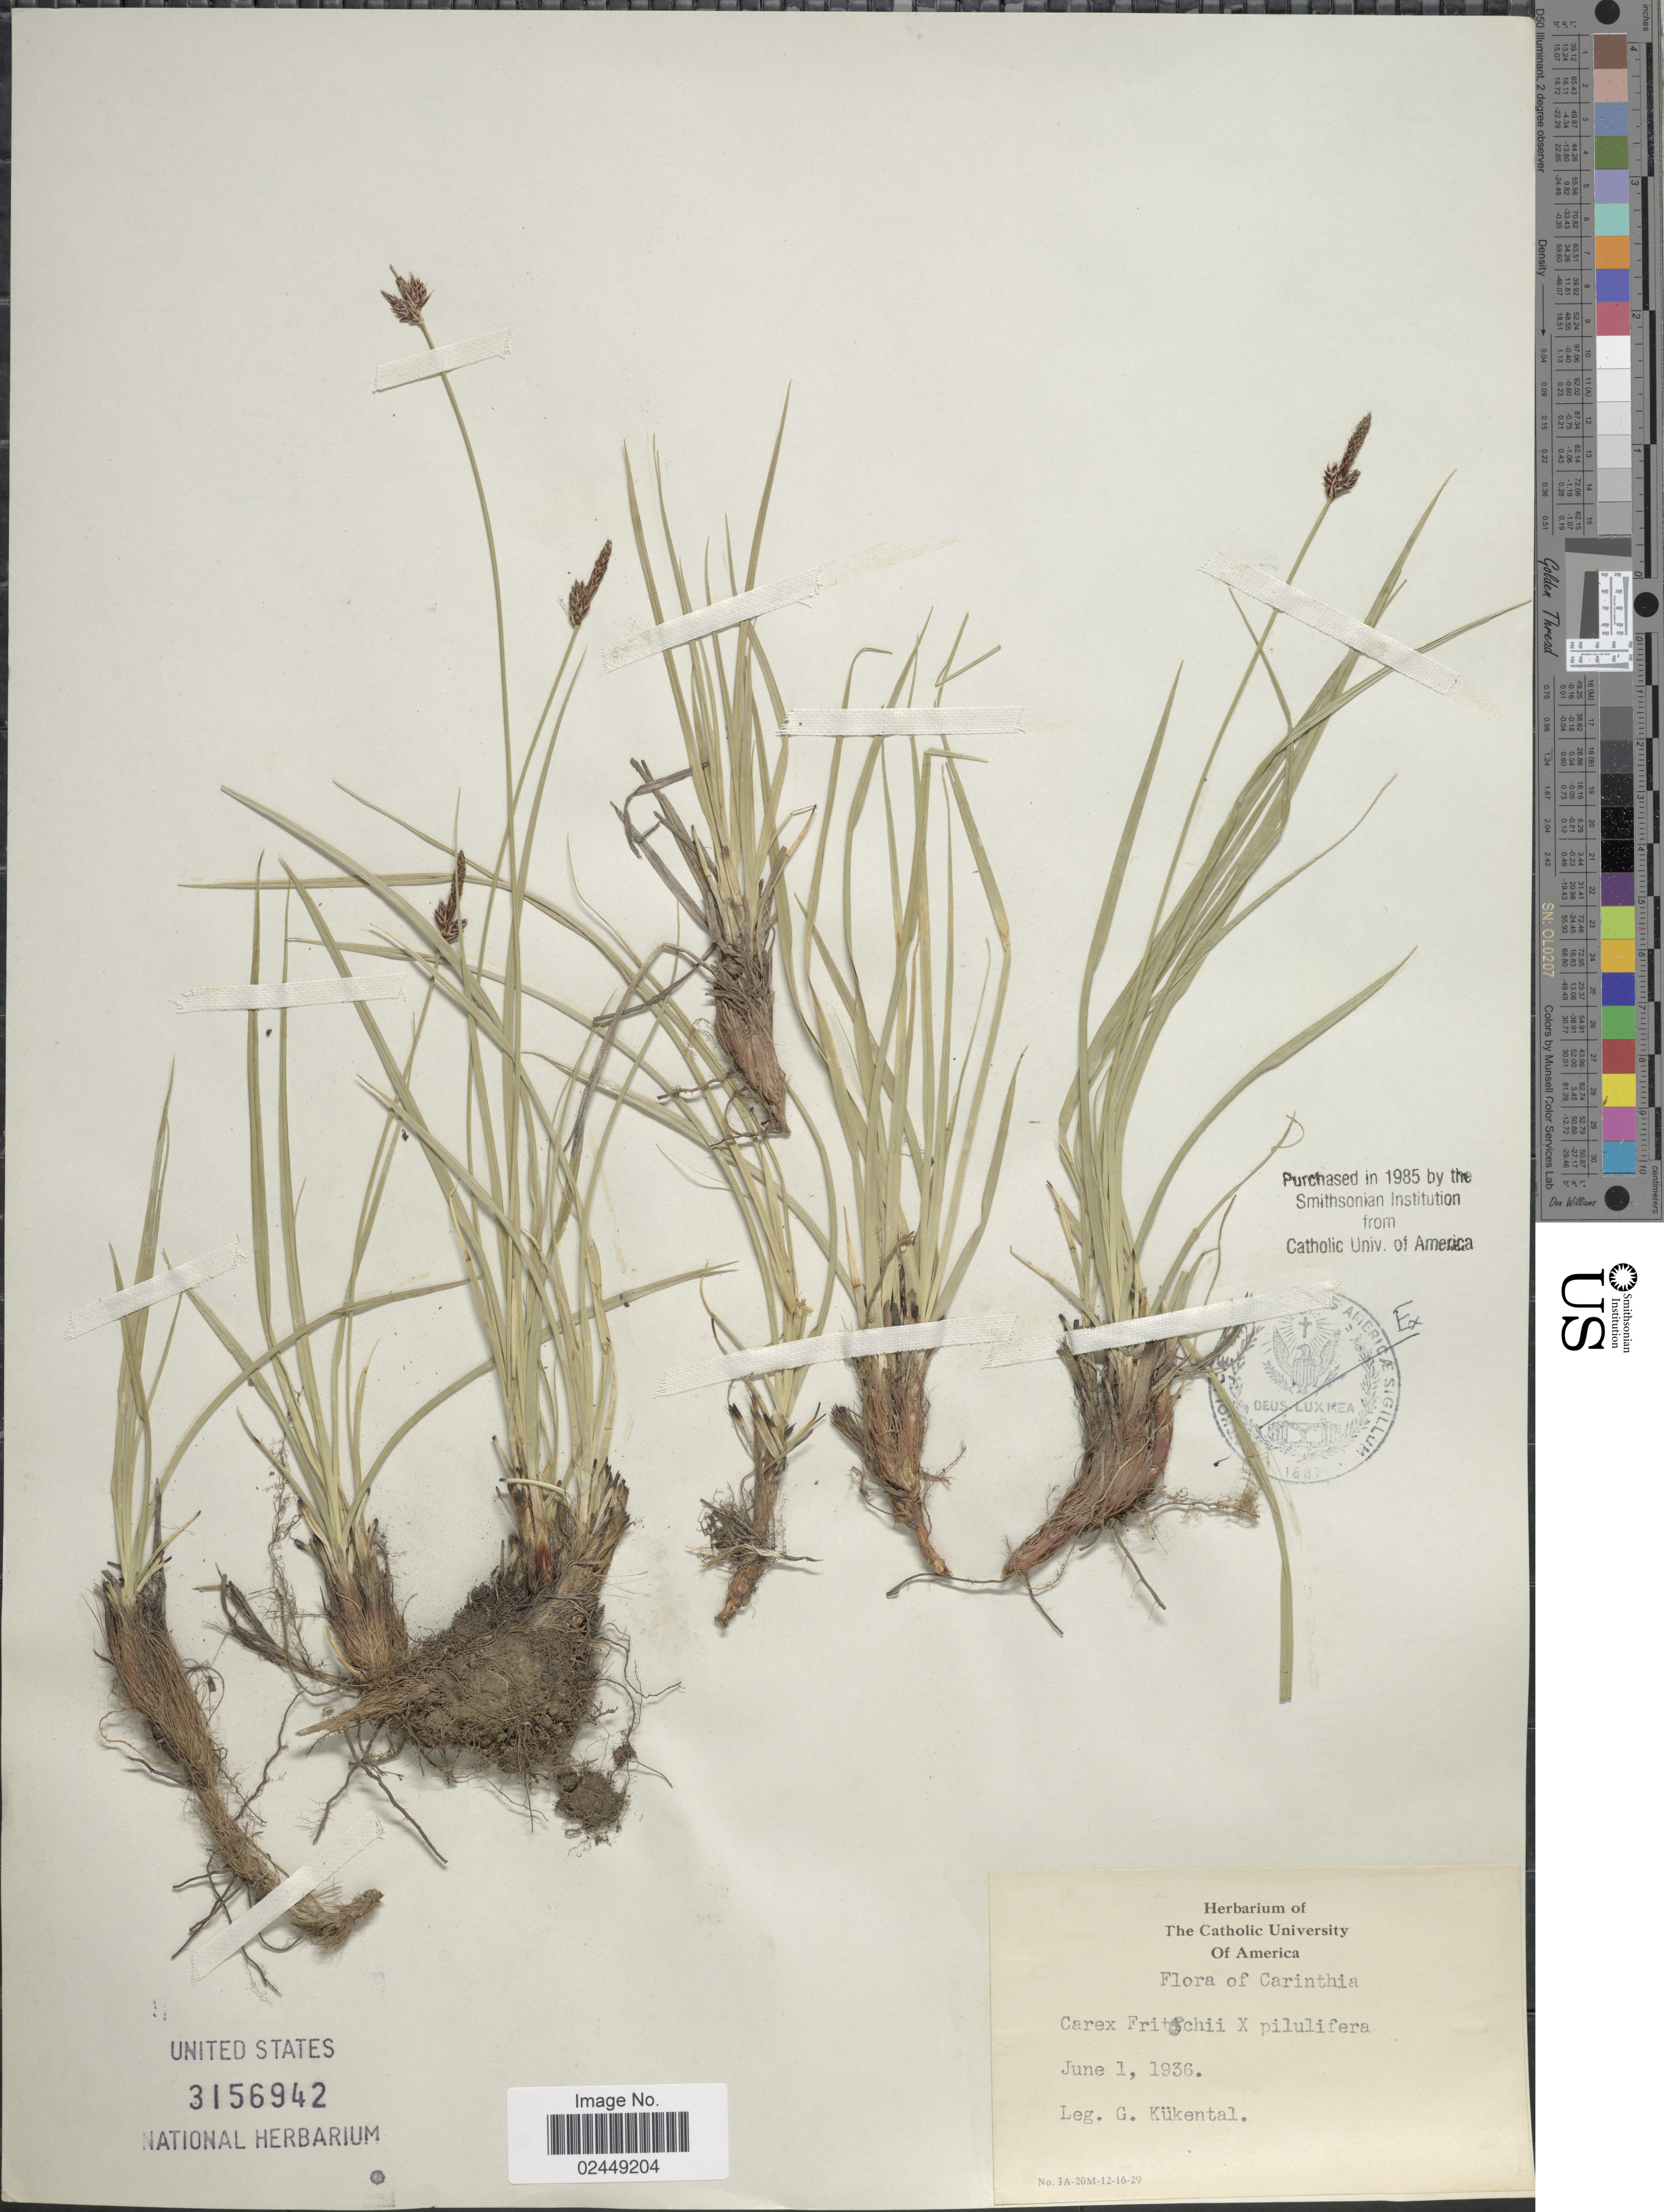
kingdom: Plantae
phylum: Tracheophyta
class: Liliopsida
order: Poales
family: Cyperaceae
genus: Carex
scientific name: Carex fritschii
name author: Waisb.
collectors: G. Kükenthal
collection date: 1936-06-01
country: Austria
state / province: Karnten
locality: Carinthia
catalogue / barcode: US 3156942